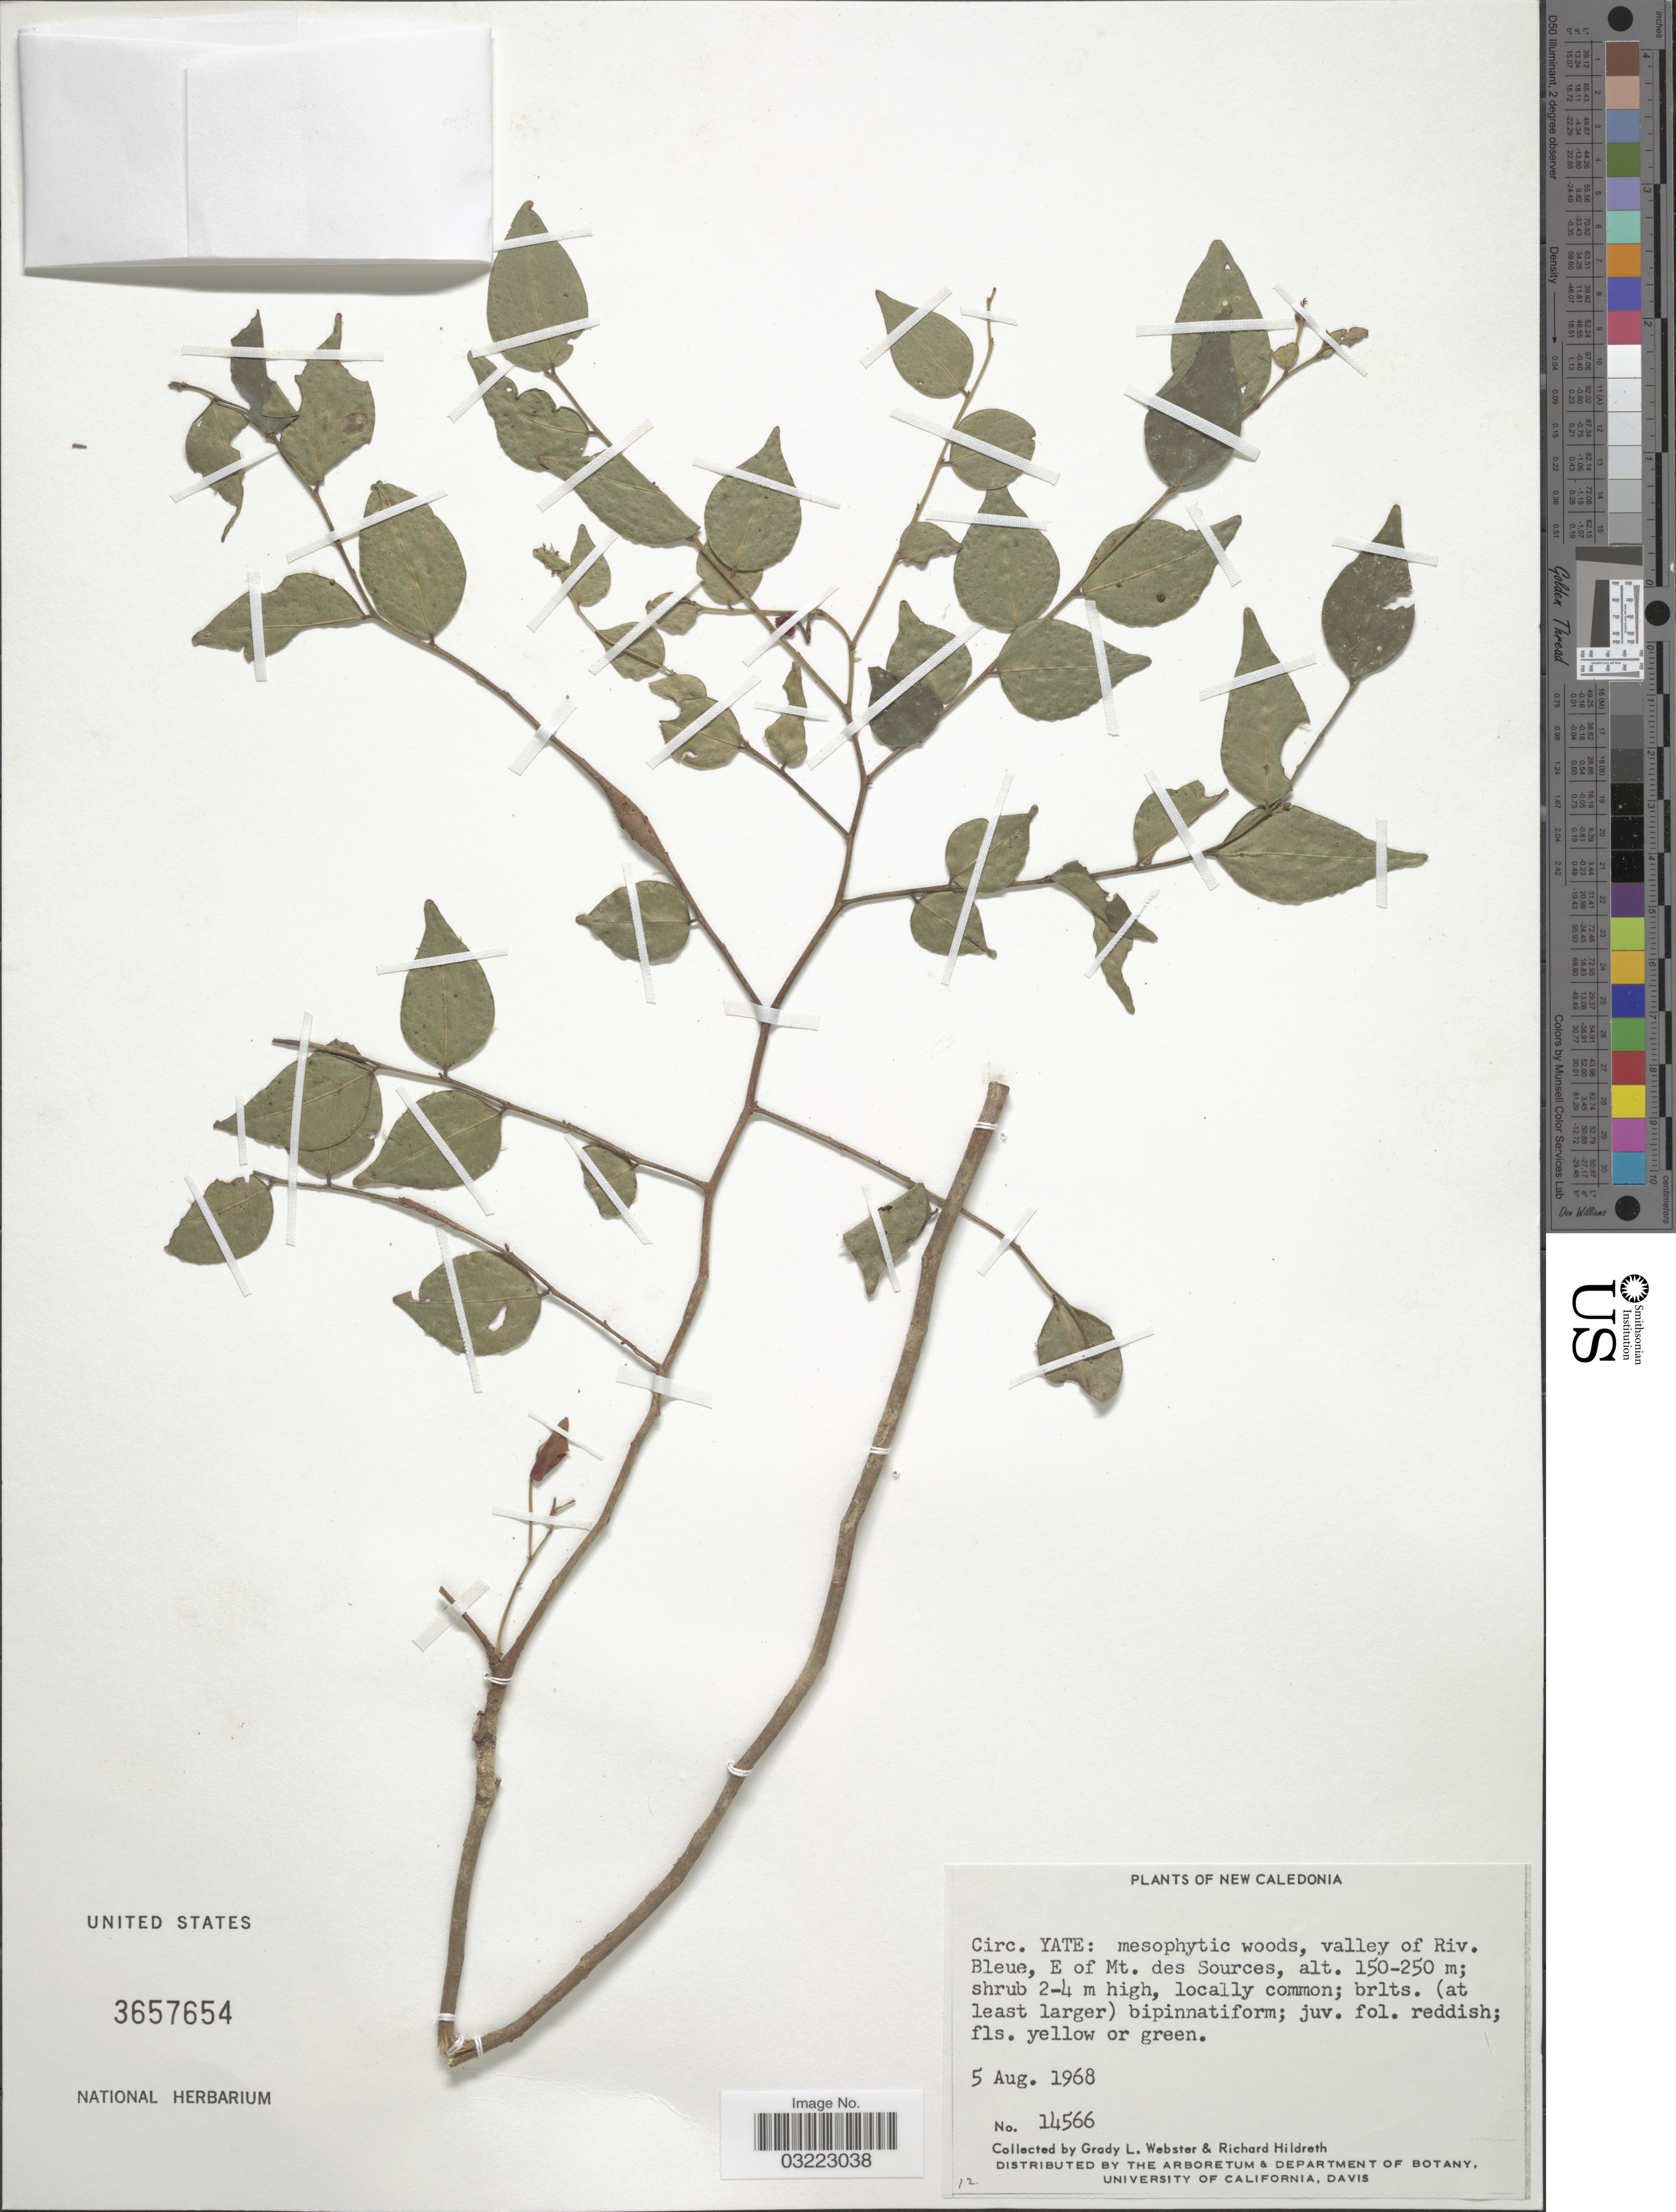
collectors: G. L. Webster & R. Hildreth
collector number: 14566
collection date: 1968-08-05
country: New Caledonia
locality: Circ. Yate: mesophytic woods, valley of Riv. Bleue, E of Mt. des Sources.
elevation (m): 150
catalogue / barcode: US 3657654